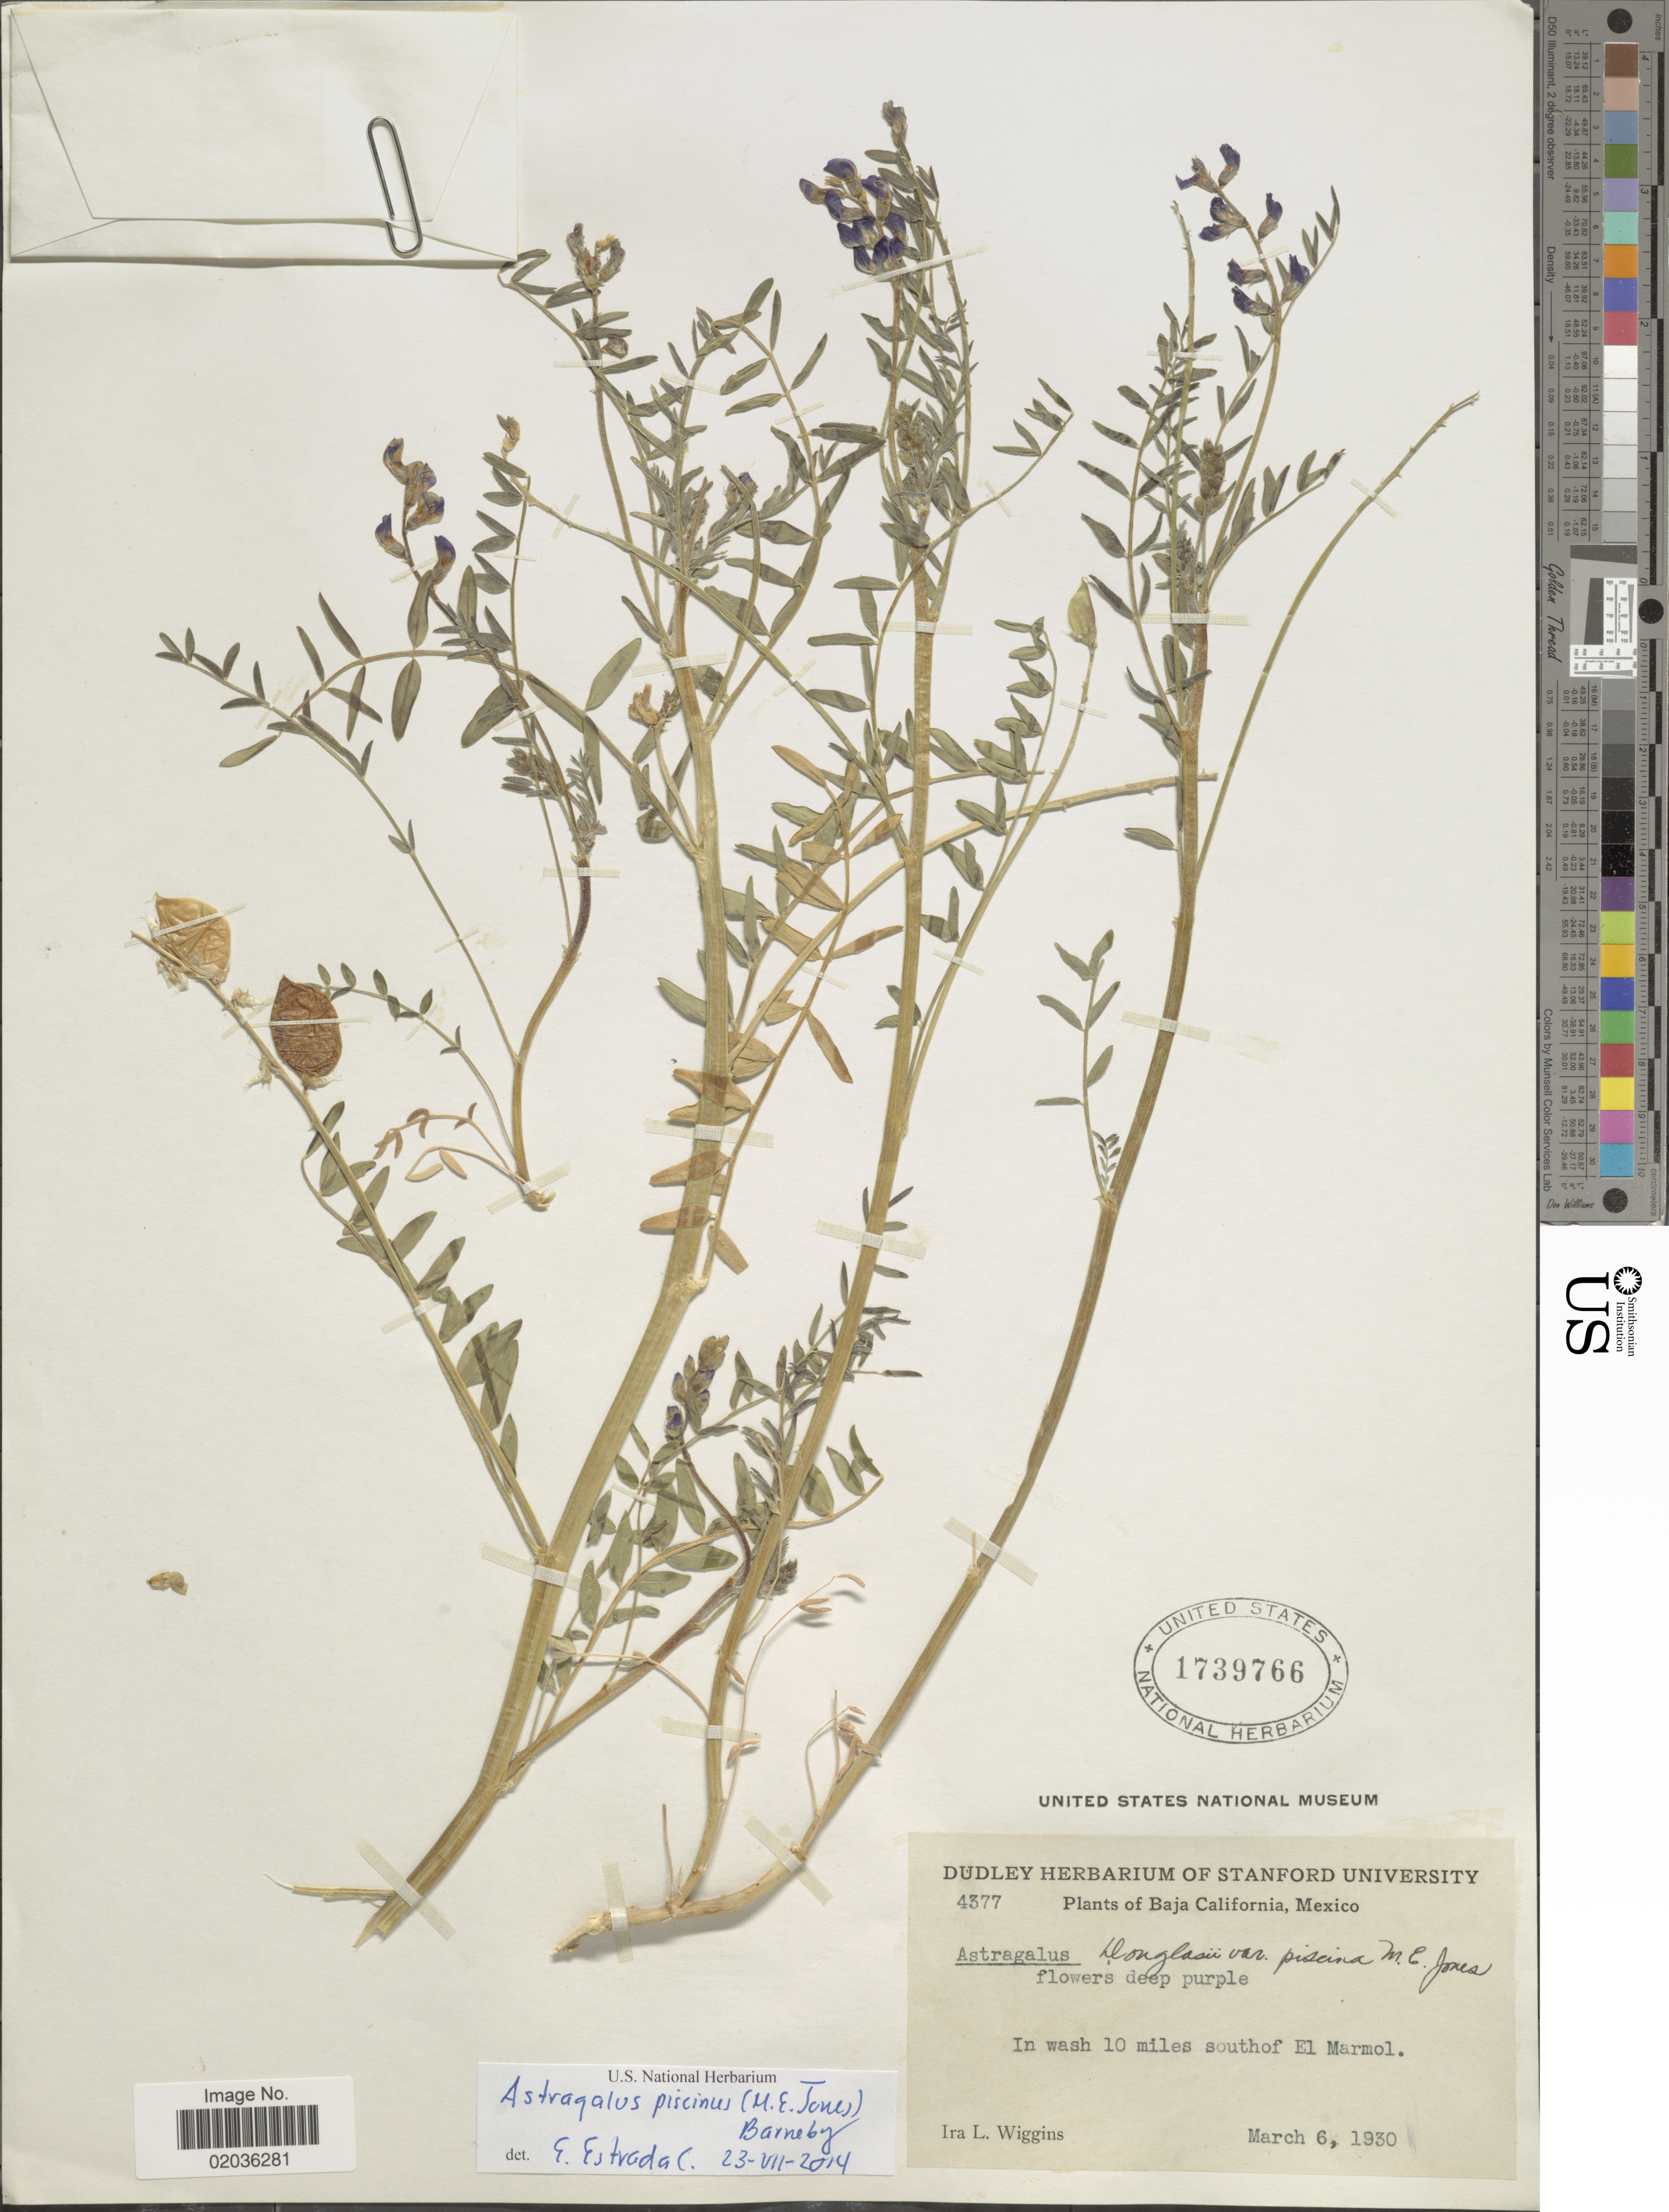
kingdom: Plantae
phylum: Tracheophyta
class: Magnoliopsida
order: Fabales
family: Fabaceae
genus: Astragalus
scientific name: Astragalus piscinus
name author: M.E. Jones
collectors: I. L. Wiggins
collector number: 4377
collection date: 1930-03-06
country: Mexico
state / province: Baja California Norte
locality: In wash 10 miles south of El Marmol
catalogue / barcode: US 1739766